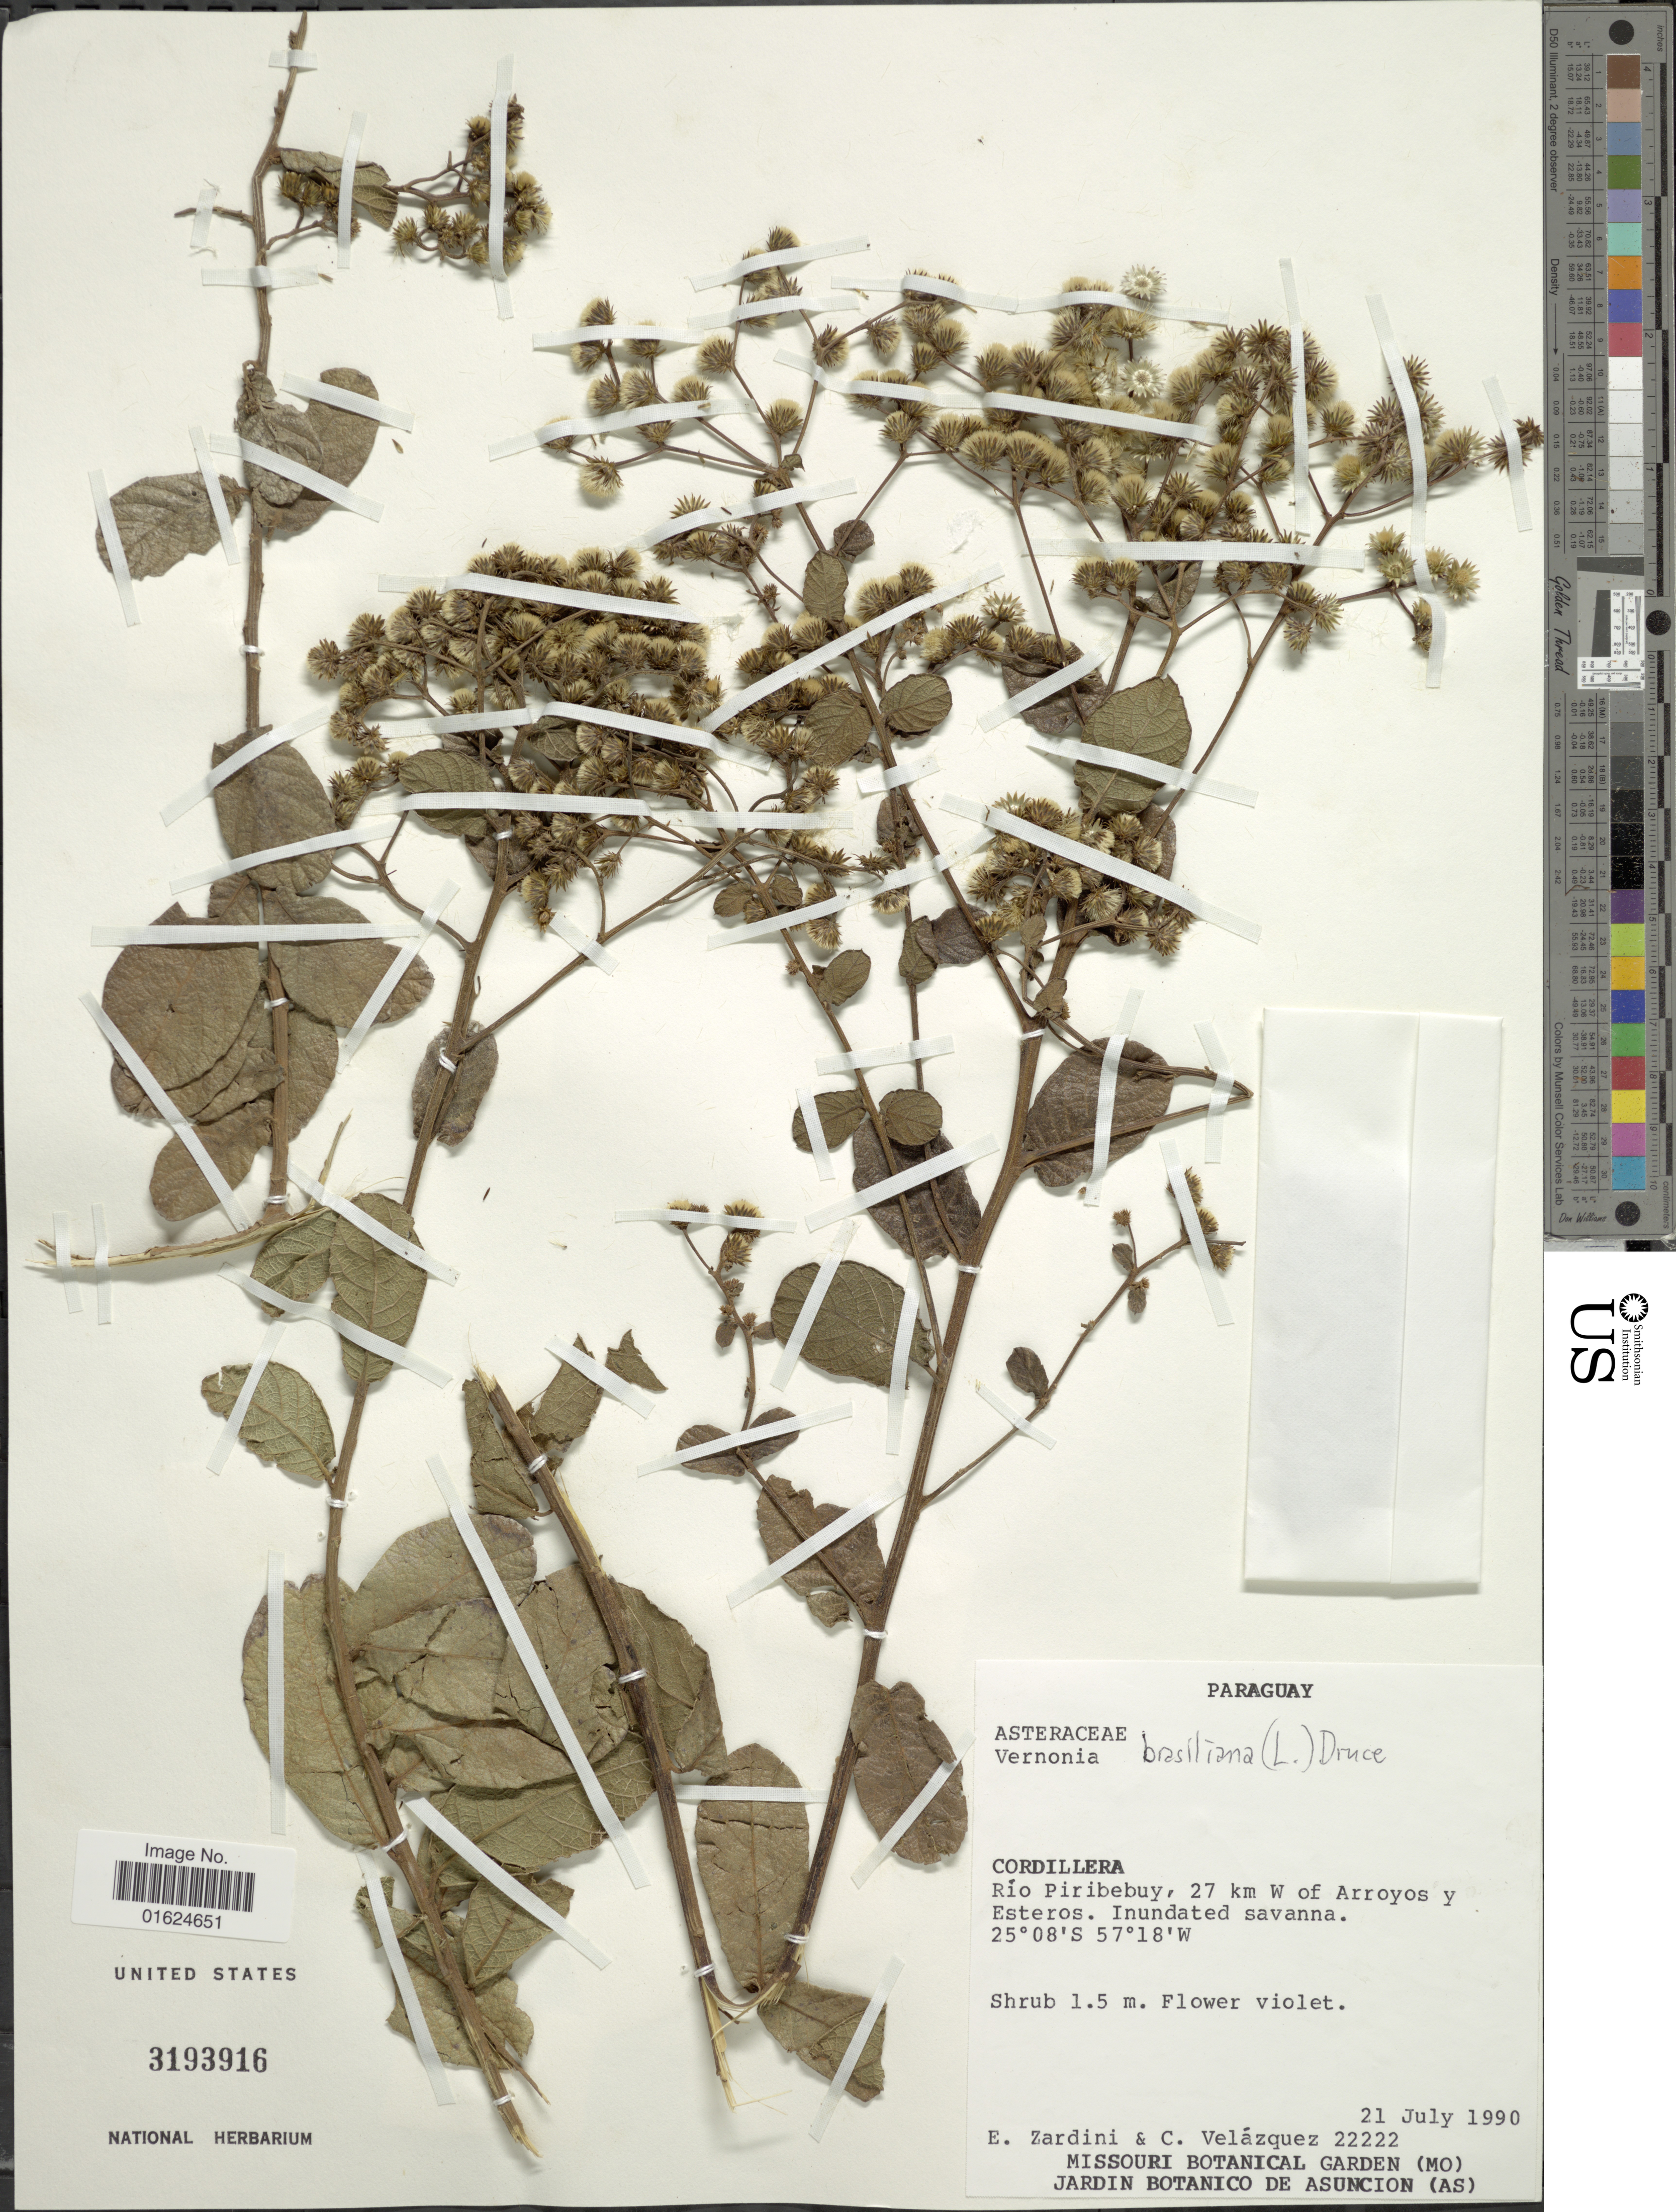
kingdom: Plantae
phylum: Tracheophyta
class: Magnoliopsida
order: Asterales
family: Asteraceae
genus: Vernonia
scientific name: Vernonia brasiliana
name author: (L.) Druce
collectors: E. M. Zardini & C. Velázquez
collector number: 22222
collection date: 1990-07-21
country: Paraguay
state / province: Cordillera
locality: Rio Piribebuy, 27 km W of Arroyos y Esteros. Inundated savanna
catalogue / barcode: US 3193916